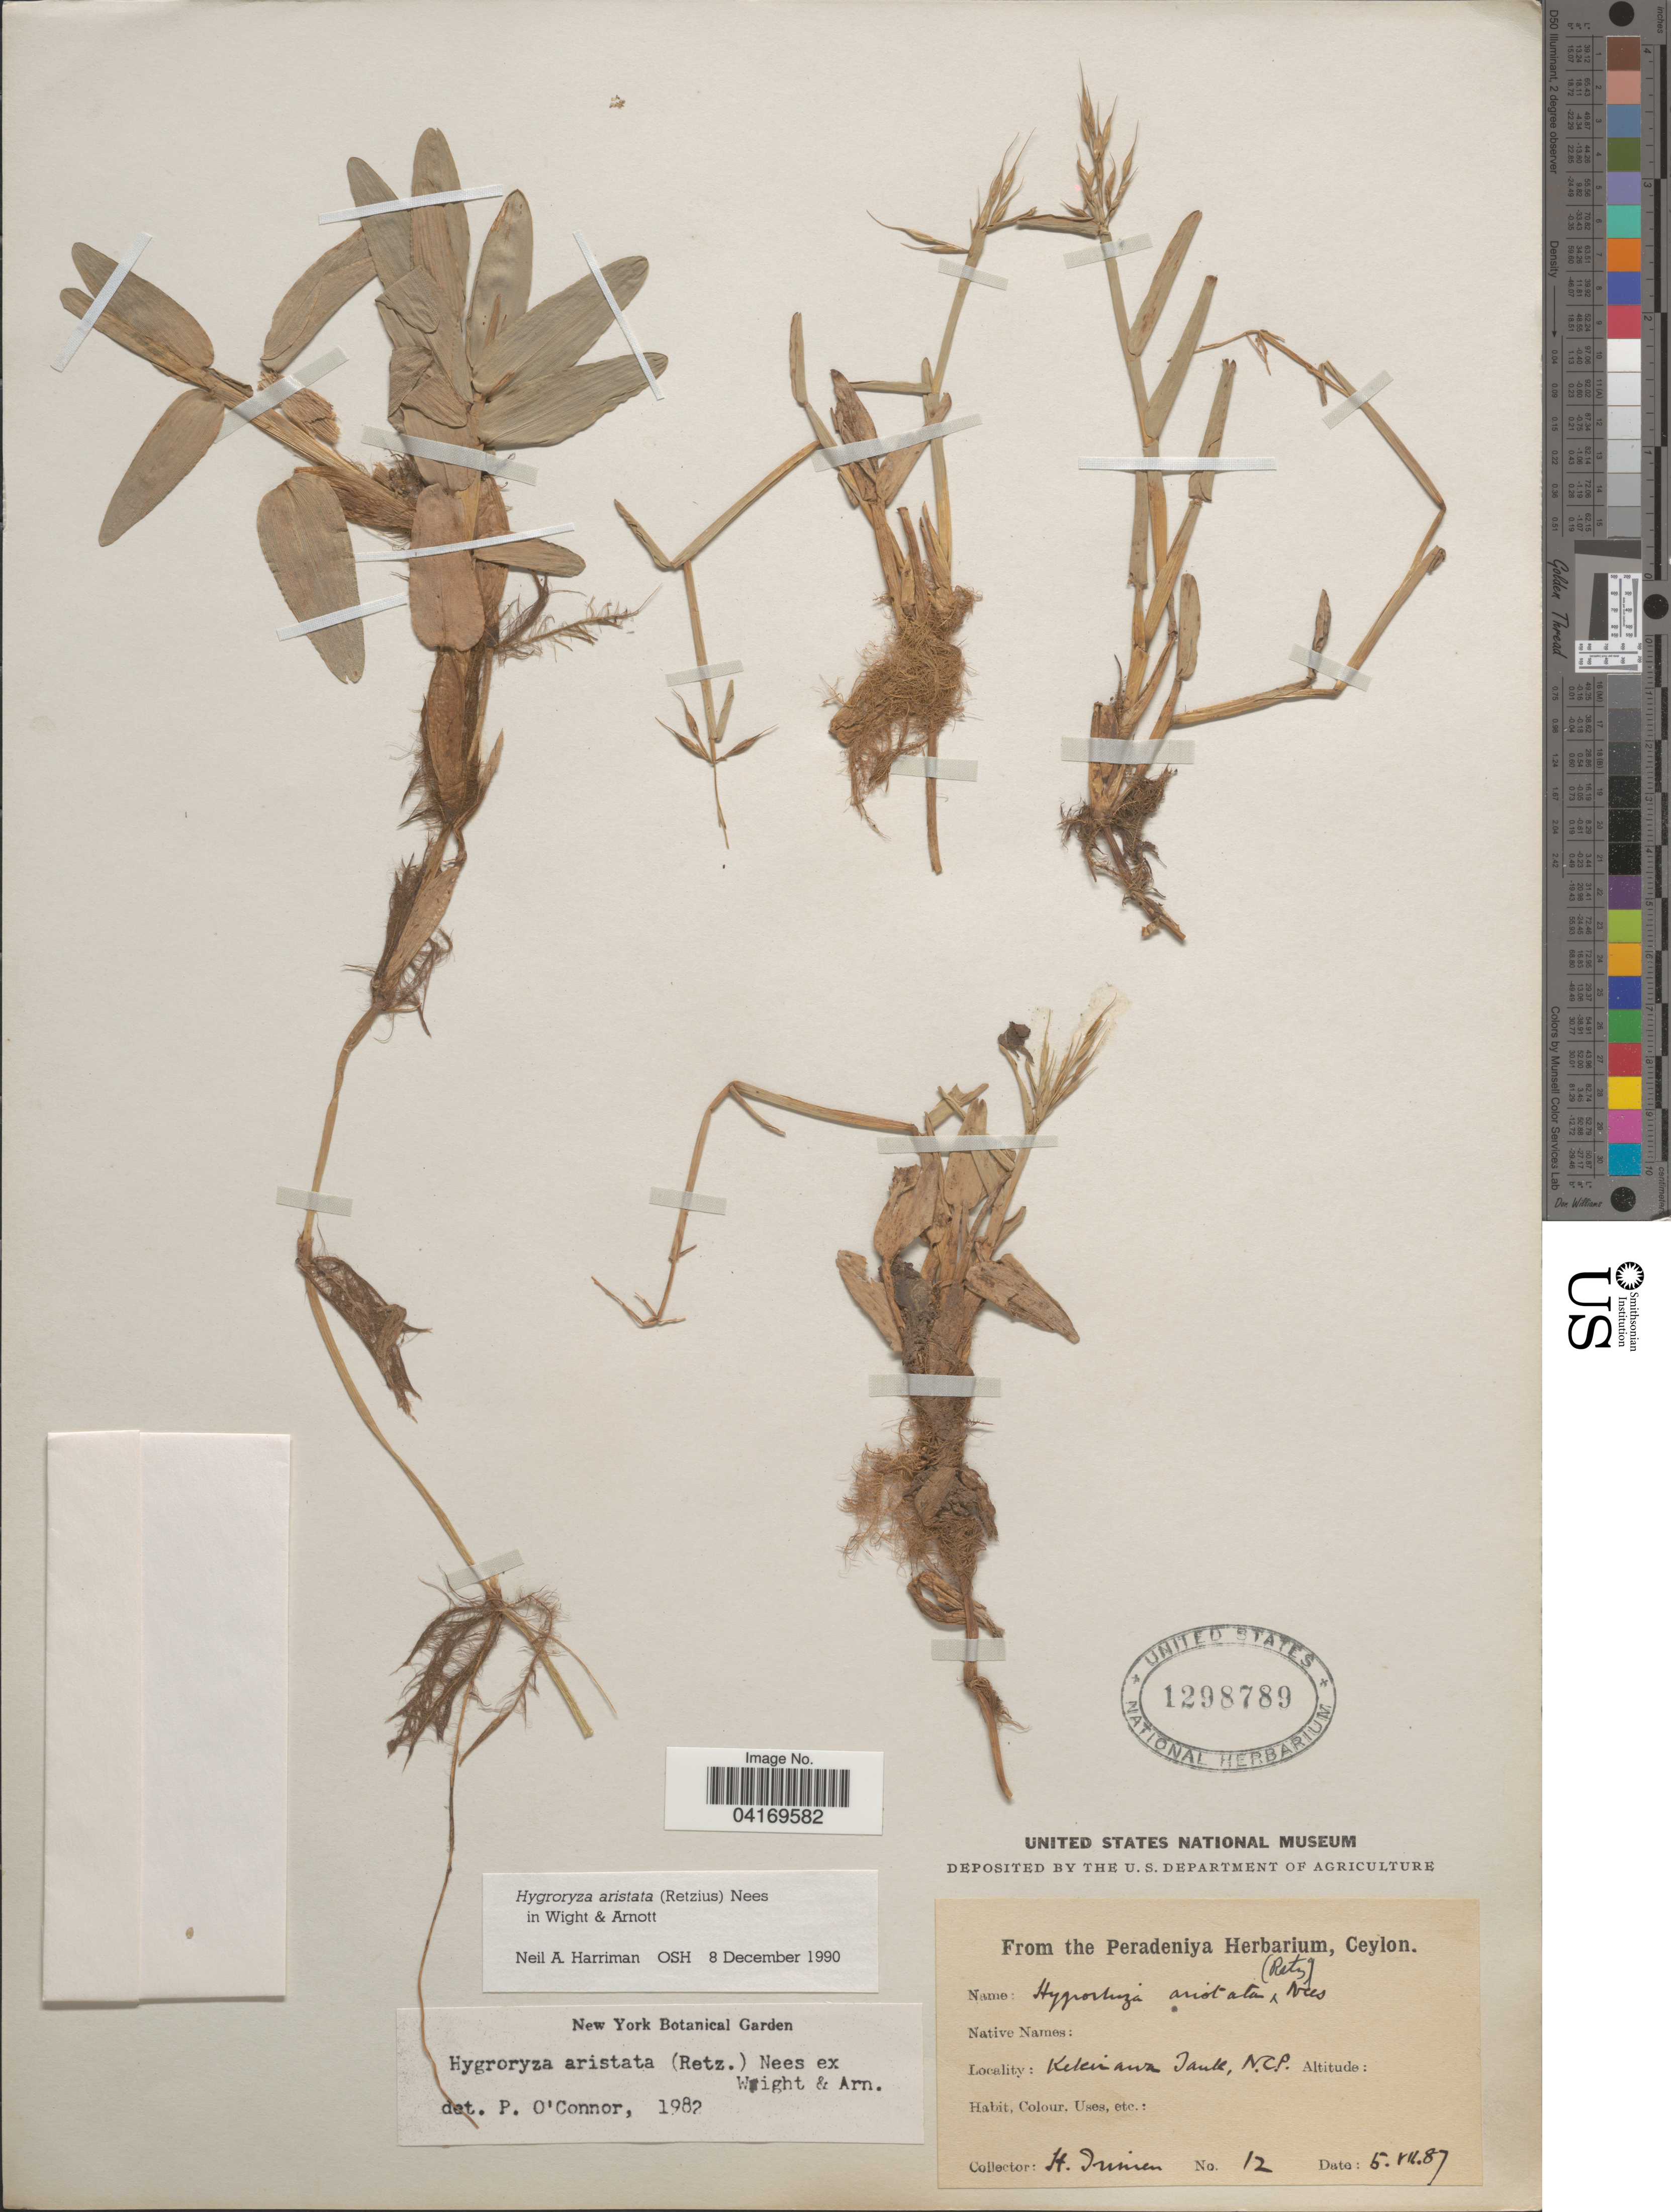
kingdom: Plantae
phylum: Tracheophyta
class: Liliopsida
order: Poales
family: Poaceae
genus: Hygroryza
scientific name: Hygroryza aristata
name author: (Retz.) Nees ex Wright & Arn.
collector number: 12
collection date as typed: Transcribed d/m/y: 5/7/87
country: Sri Lanka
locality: Ceylon. Kekeinawa Jaute. [interpreted] N.C.P.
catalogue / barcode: US 1298789